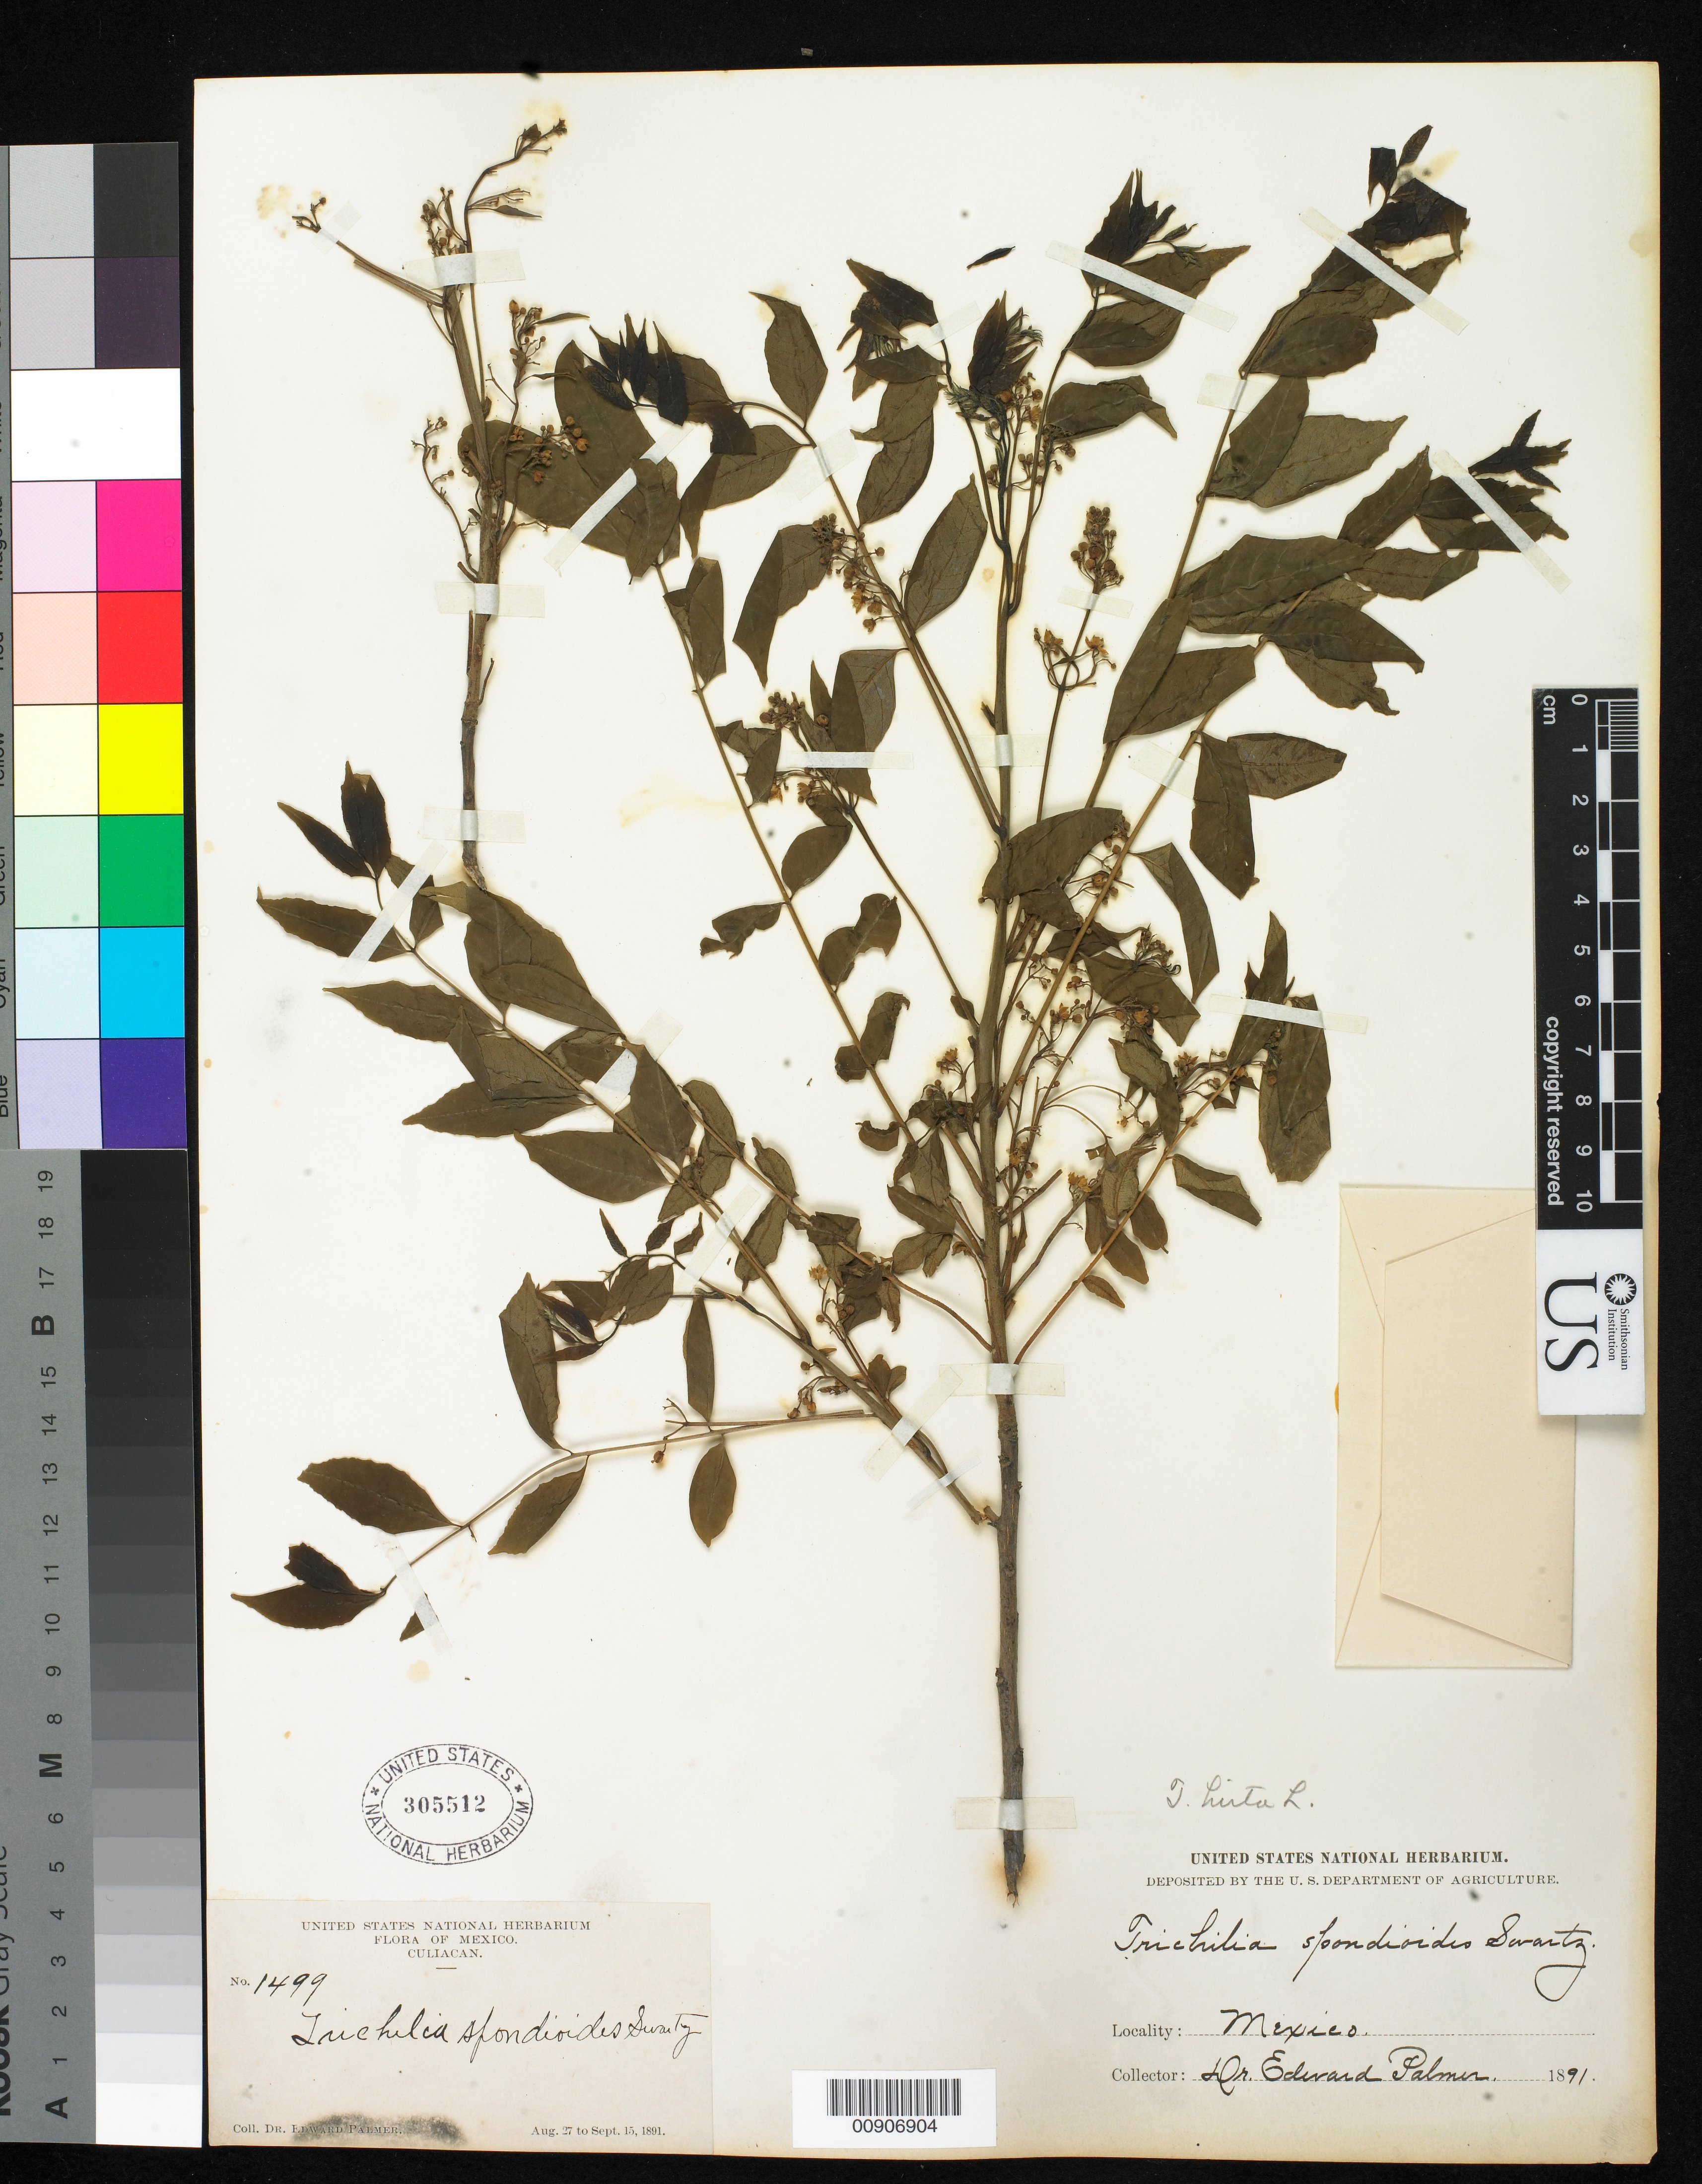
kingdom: Plantae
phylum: Tracheophyta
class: Magnoliopsida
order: Sapindales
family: Meliaceae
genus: Trichilia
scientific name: Trichilia hirta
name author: L.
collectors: E. Palmer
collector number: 1499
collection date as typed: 27 Aug 1891 to 15 Sep 1891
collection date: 1891-08-27/1891-09-15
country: Mexico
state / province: Sinaloa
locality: Culiacan, Sinaloa.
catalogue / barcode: US 305512